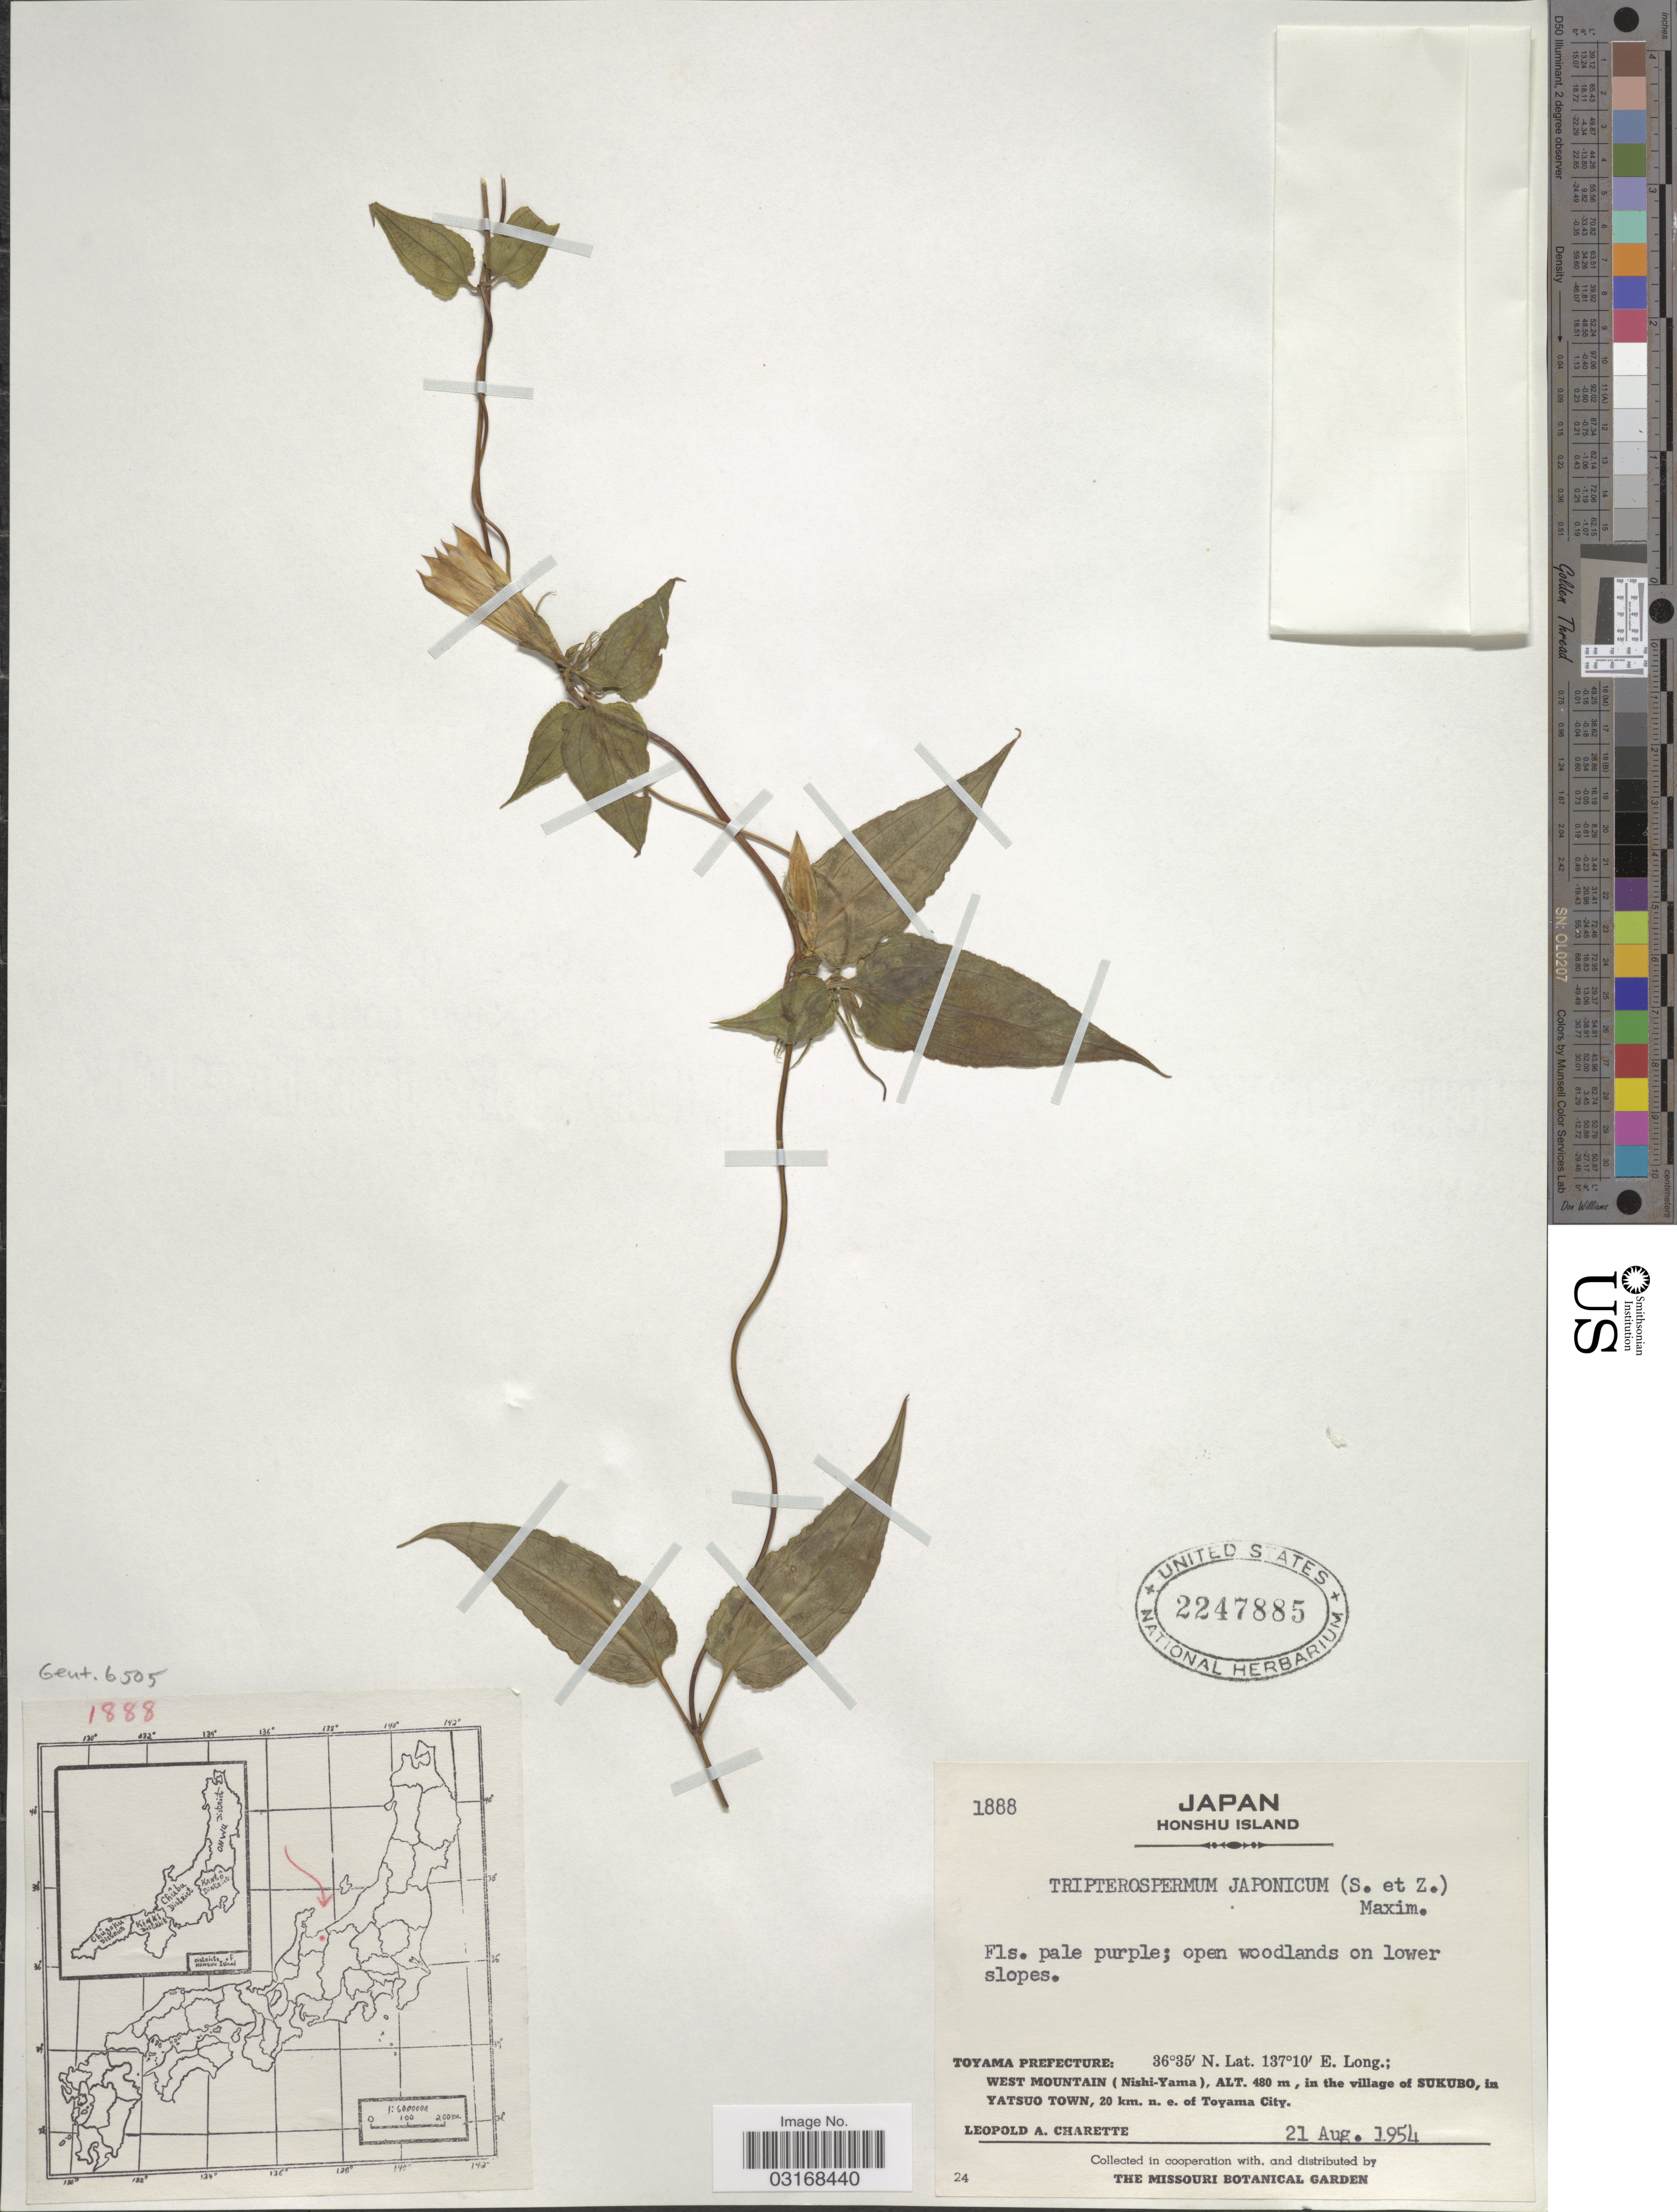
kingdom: Plantae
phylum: Tracheophyta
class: Magnoliopsida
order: Gentianales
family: Gentianaceae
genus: Crawfurdia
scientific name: Crawfurdia japonica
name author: Siebold & Zucc.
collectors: L. A. Charette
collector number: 1888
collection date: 1954-08-21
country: Japan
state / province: Toyama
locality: Honshu Island. Toyama Prefecture: West Mountain (Nishi-Yama), in the village of Sukubo, in Yatsuo Town, 20 km. n.e. of Toyama City.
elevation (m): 480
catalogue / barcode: US 2247885